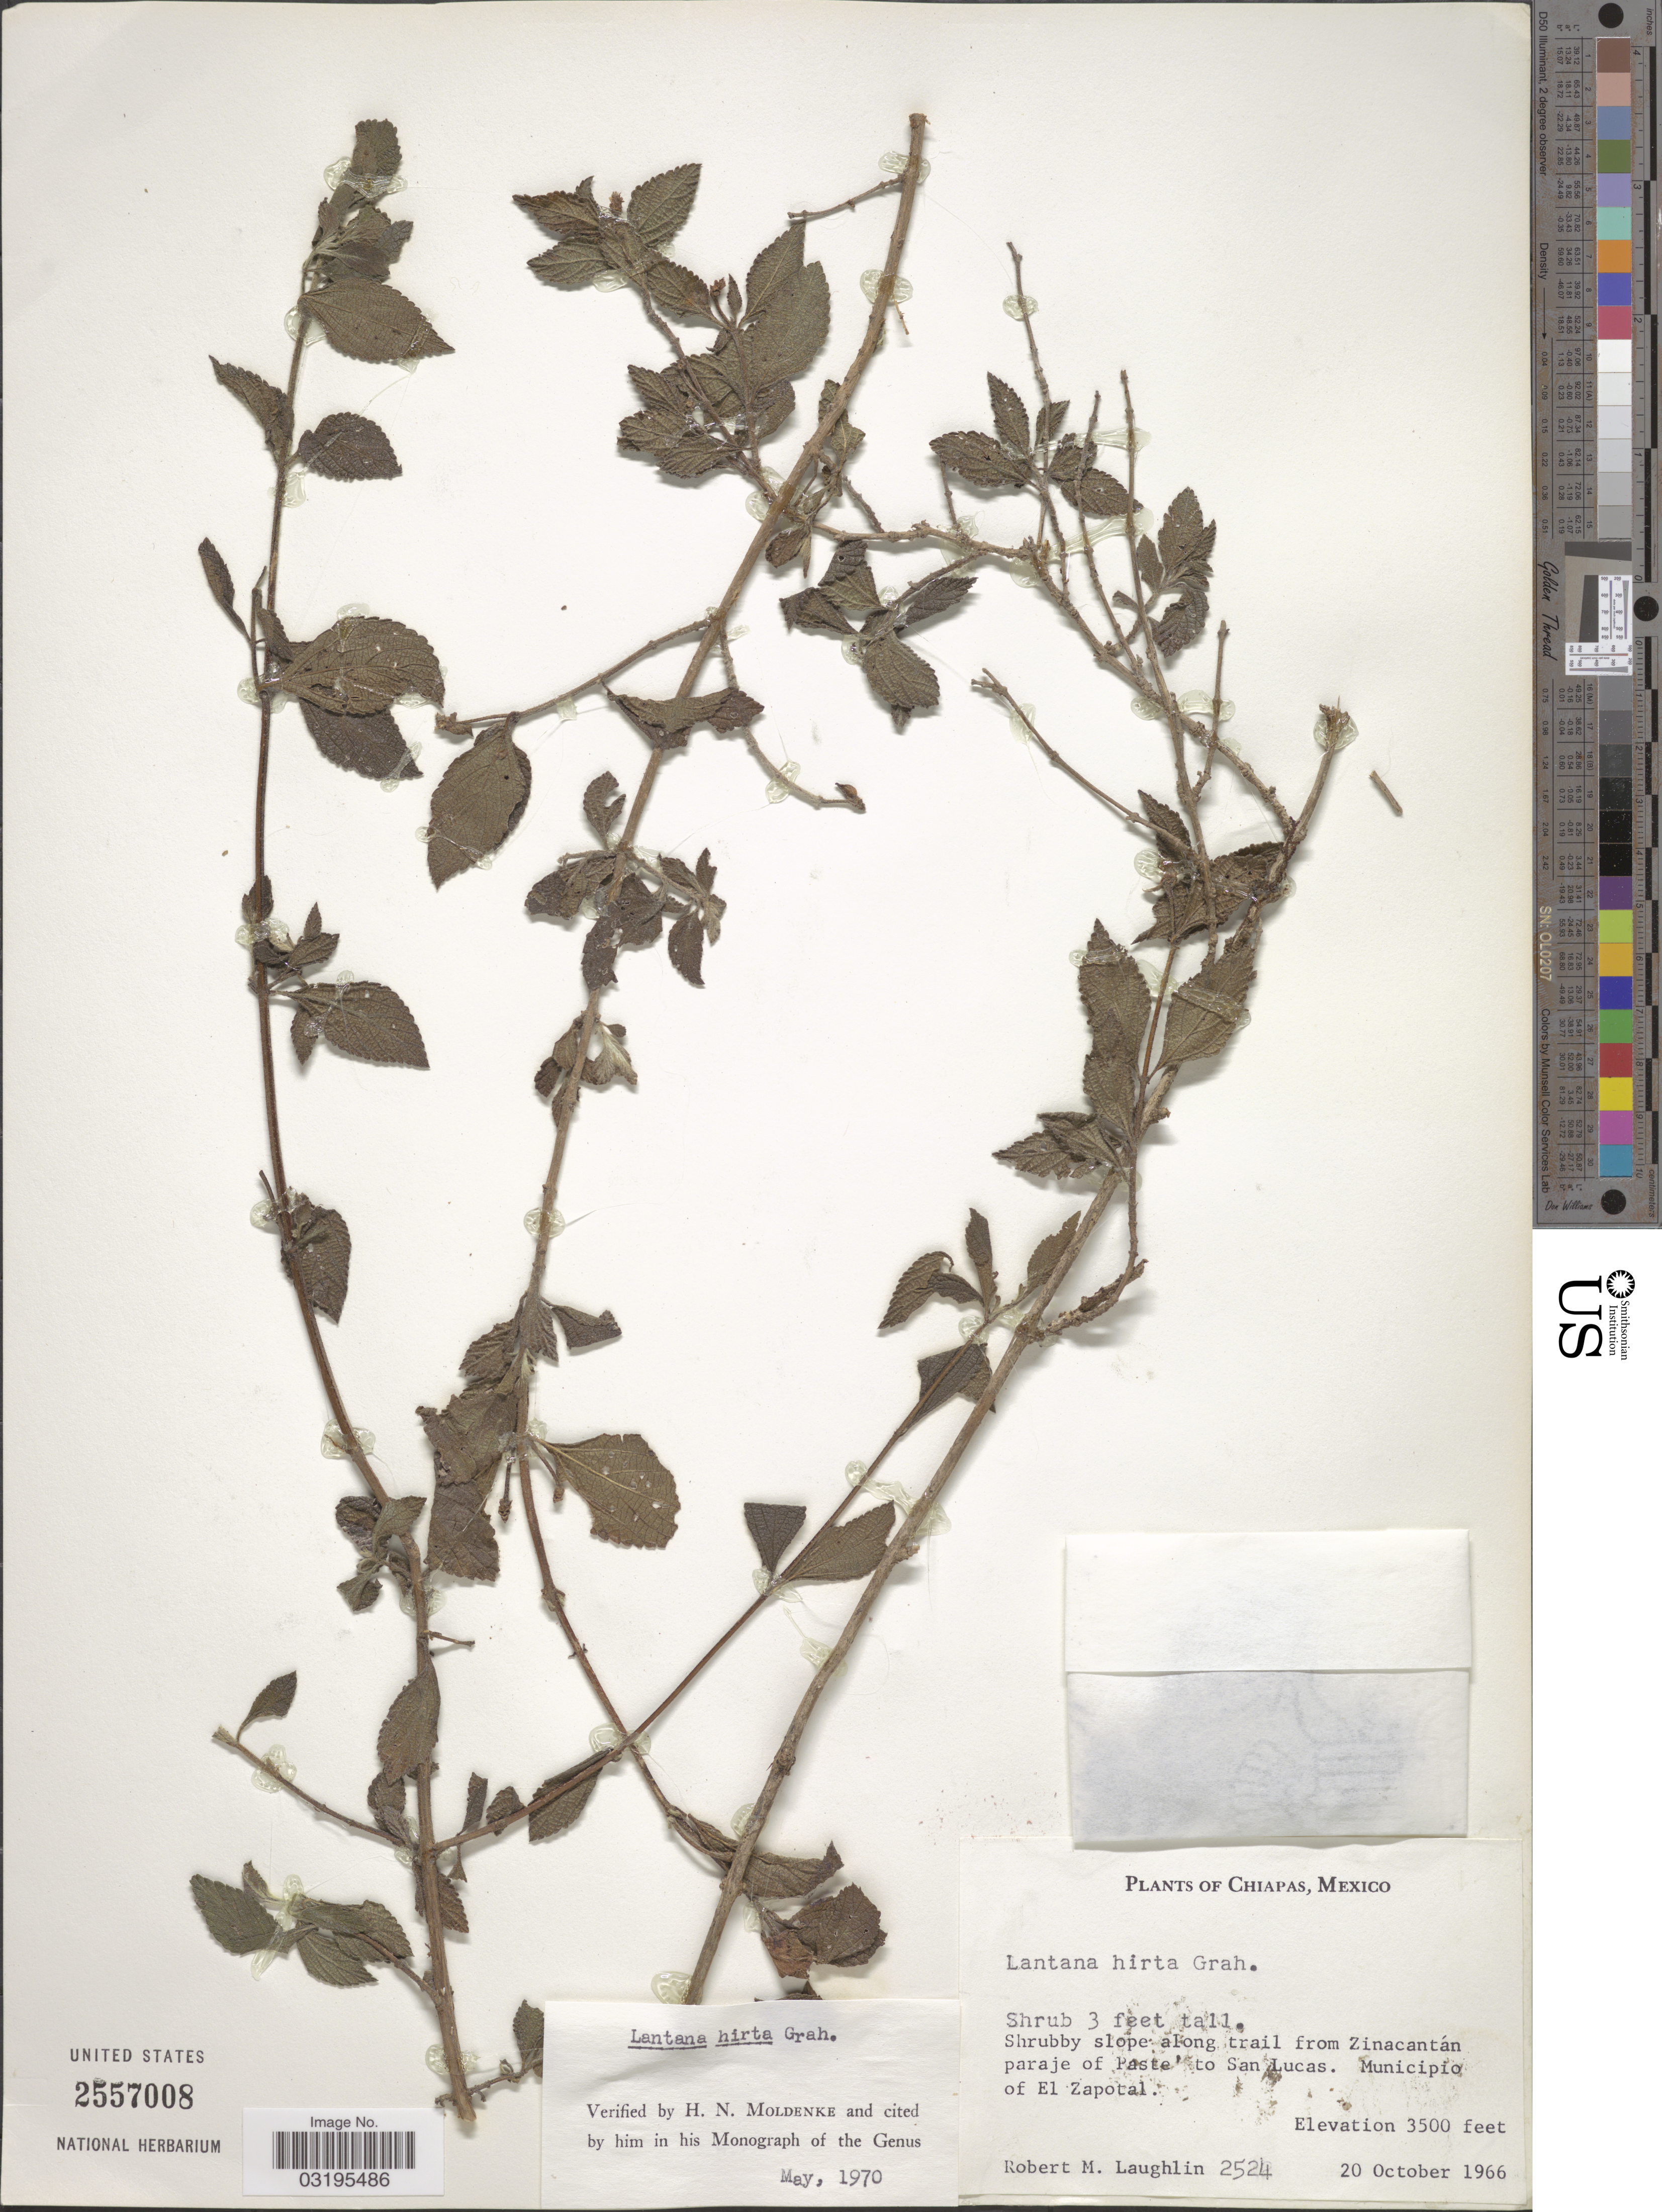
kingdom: Plantae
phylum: Tracheophyta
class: Magnoliopsida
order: Lamiales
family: Verbenaceae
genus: Lantana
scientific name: Lantana hirta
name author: Graham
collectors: R. M. Laughlin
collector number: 2524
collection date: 1966-10-20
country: Mexico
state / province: Chiapas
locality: Shrubby slope along trail from Zinacantán paraje of Paste to San Lucas. Municipio of El Zapotal.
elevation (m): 1067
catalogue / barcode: US 2557008